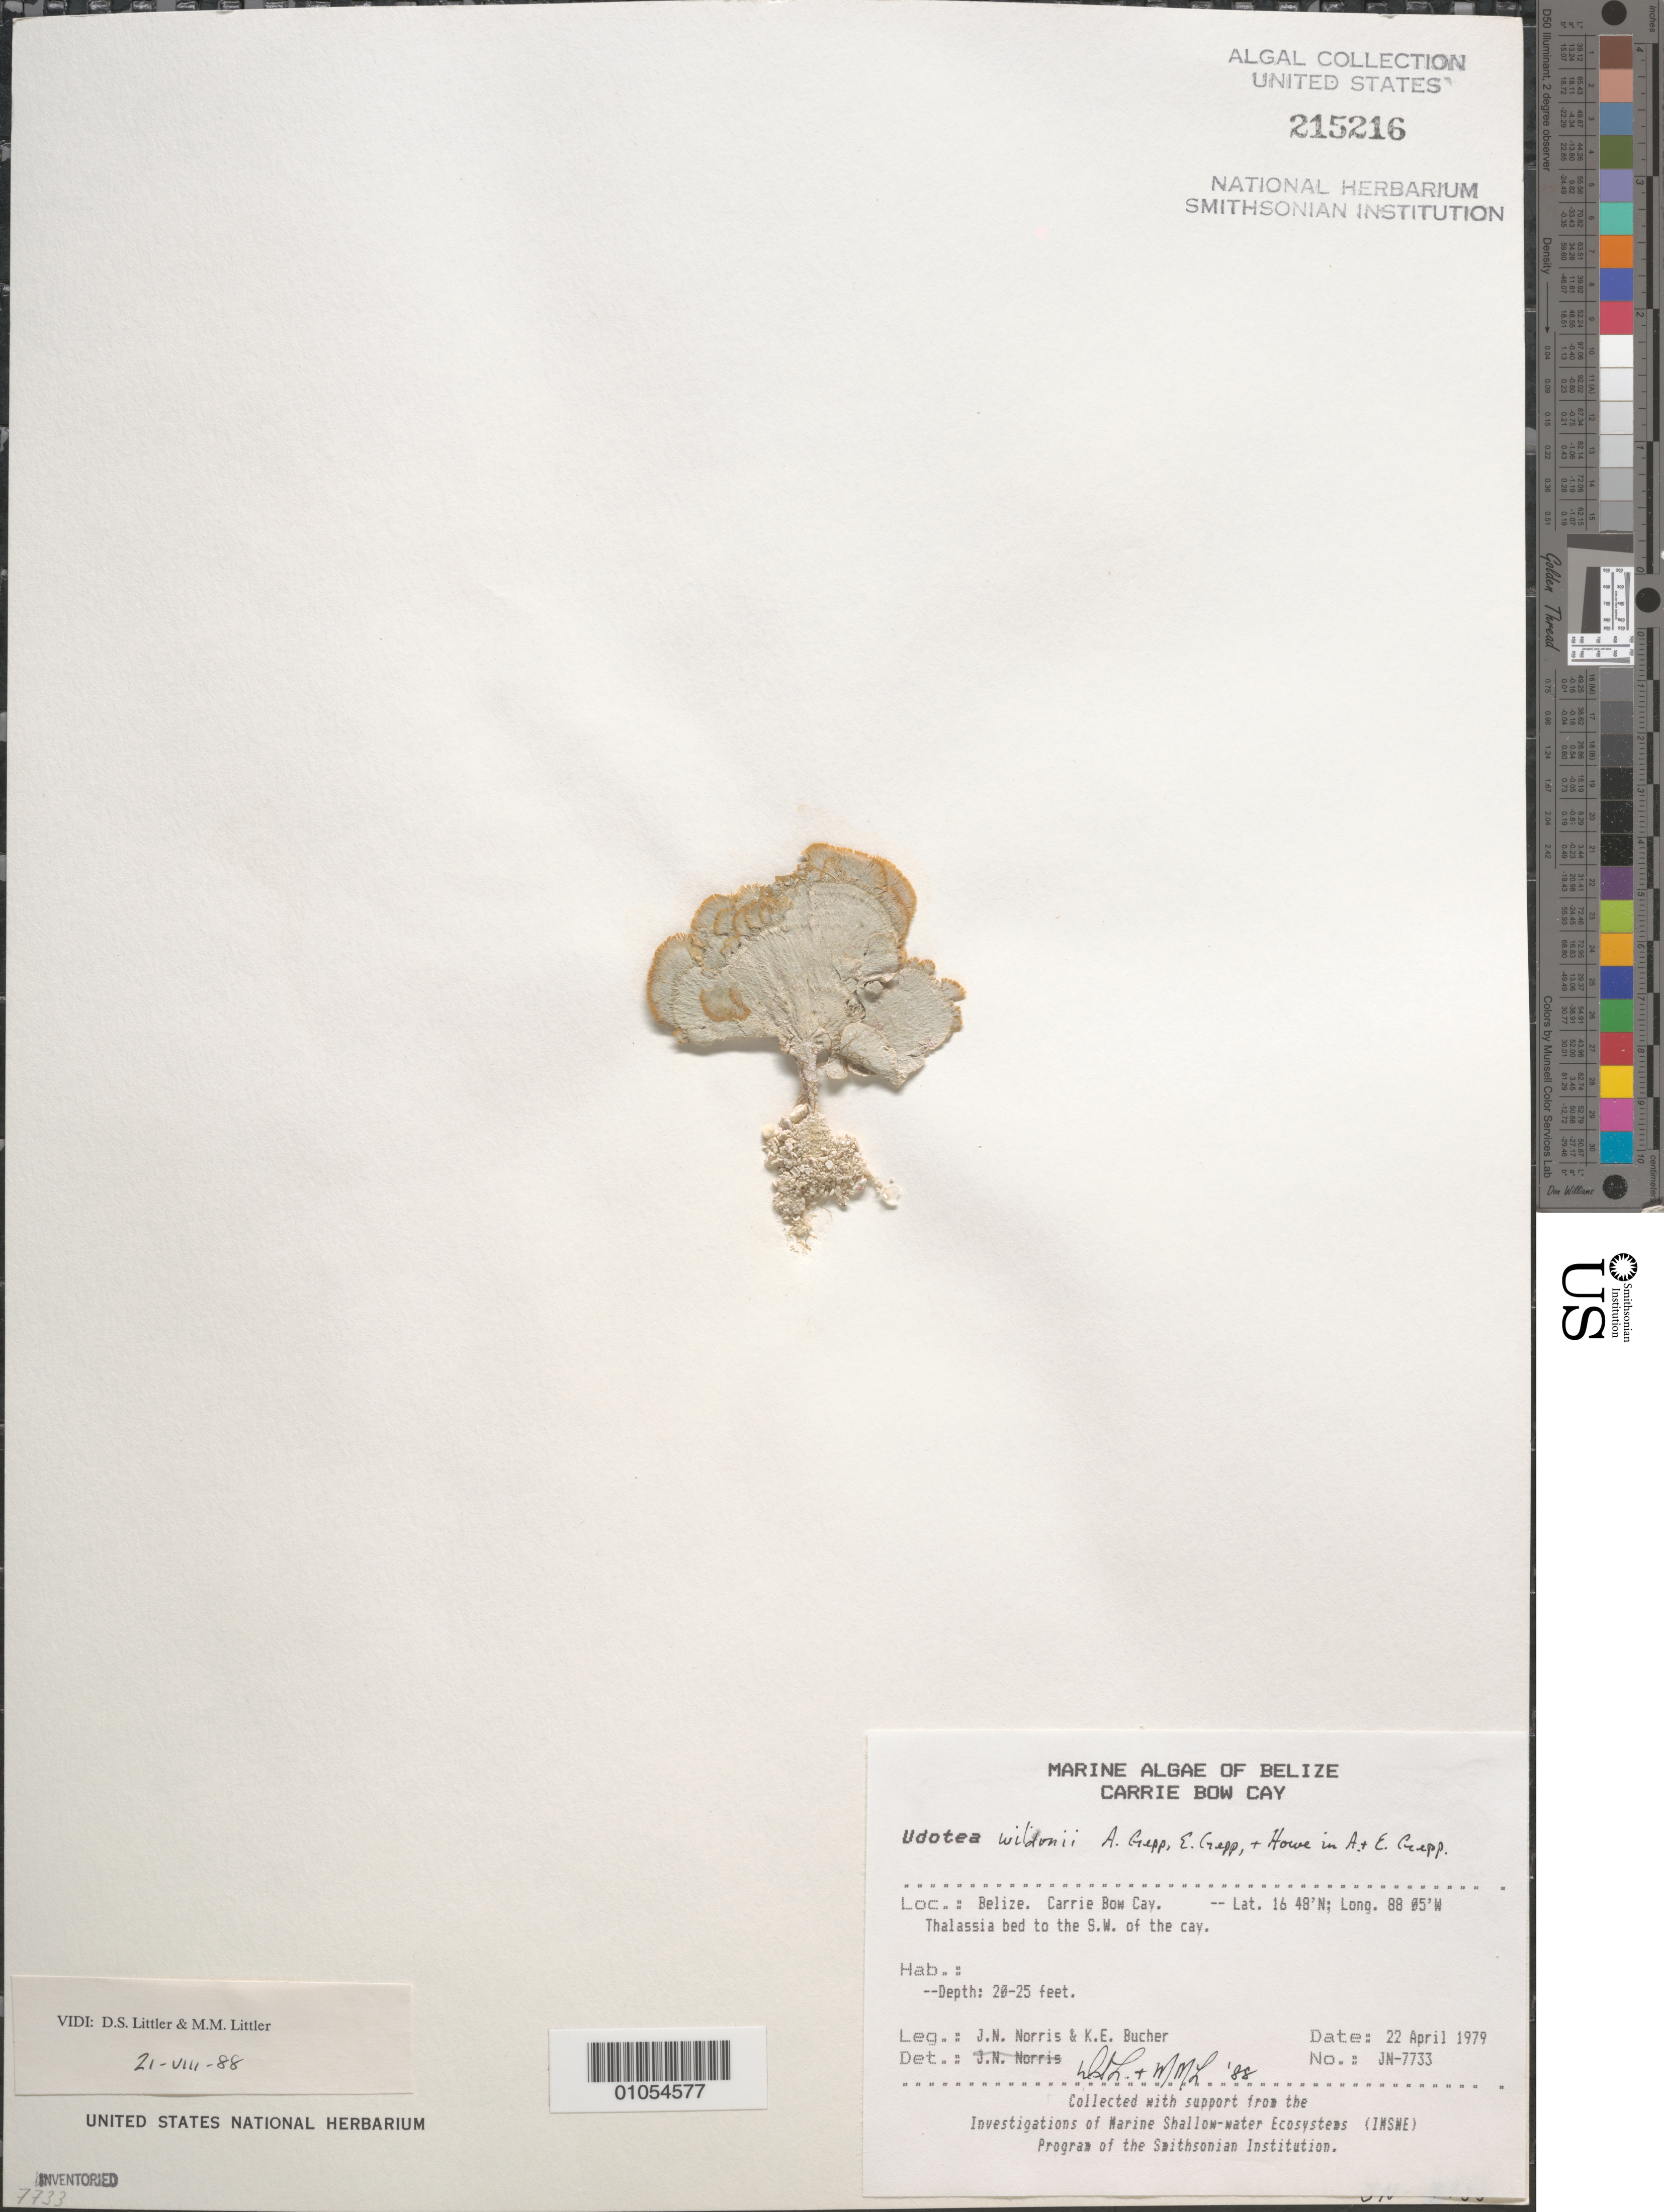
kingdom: Plantae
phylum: Chlorophyta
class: Ulvophyceae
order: Bryopsidales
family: Udoteaceae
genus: Udotea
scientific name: Udotea wilsonii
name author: A. Gepp et al. in A. Gepp & E. Gepp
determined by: Littler, D. S.; Littler, M. M.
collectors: J. N. Norris & K. E. Bucher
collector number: JN-7733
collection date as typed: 22 Apr 1979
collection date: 1979-04-22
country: Belize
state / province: Stann Creek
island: Carrie Bow Cay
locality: Thalassia bed southwest of the cay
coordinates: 16 48'N, 88 05'W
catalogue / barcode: US 215216